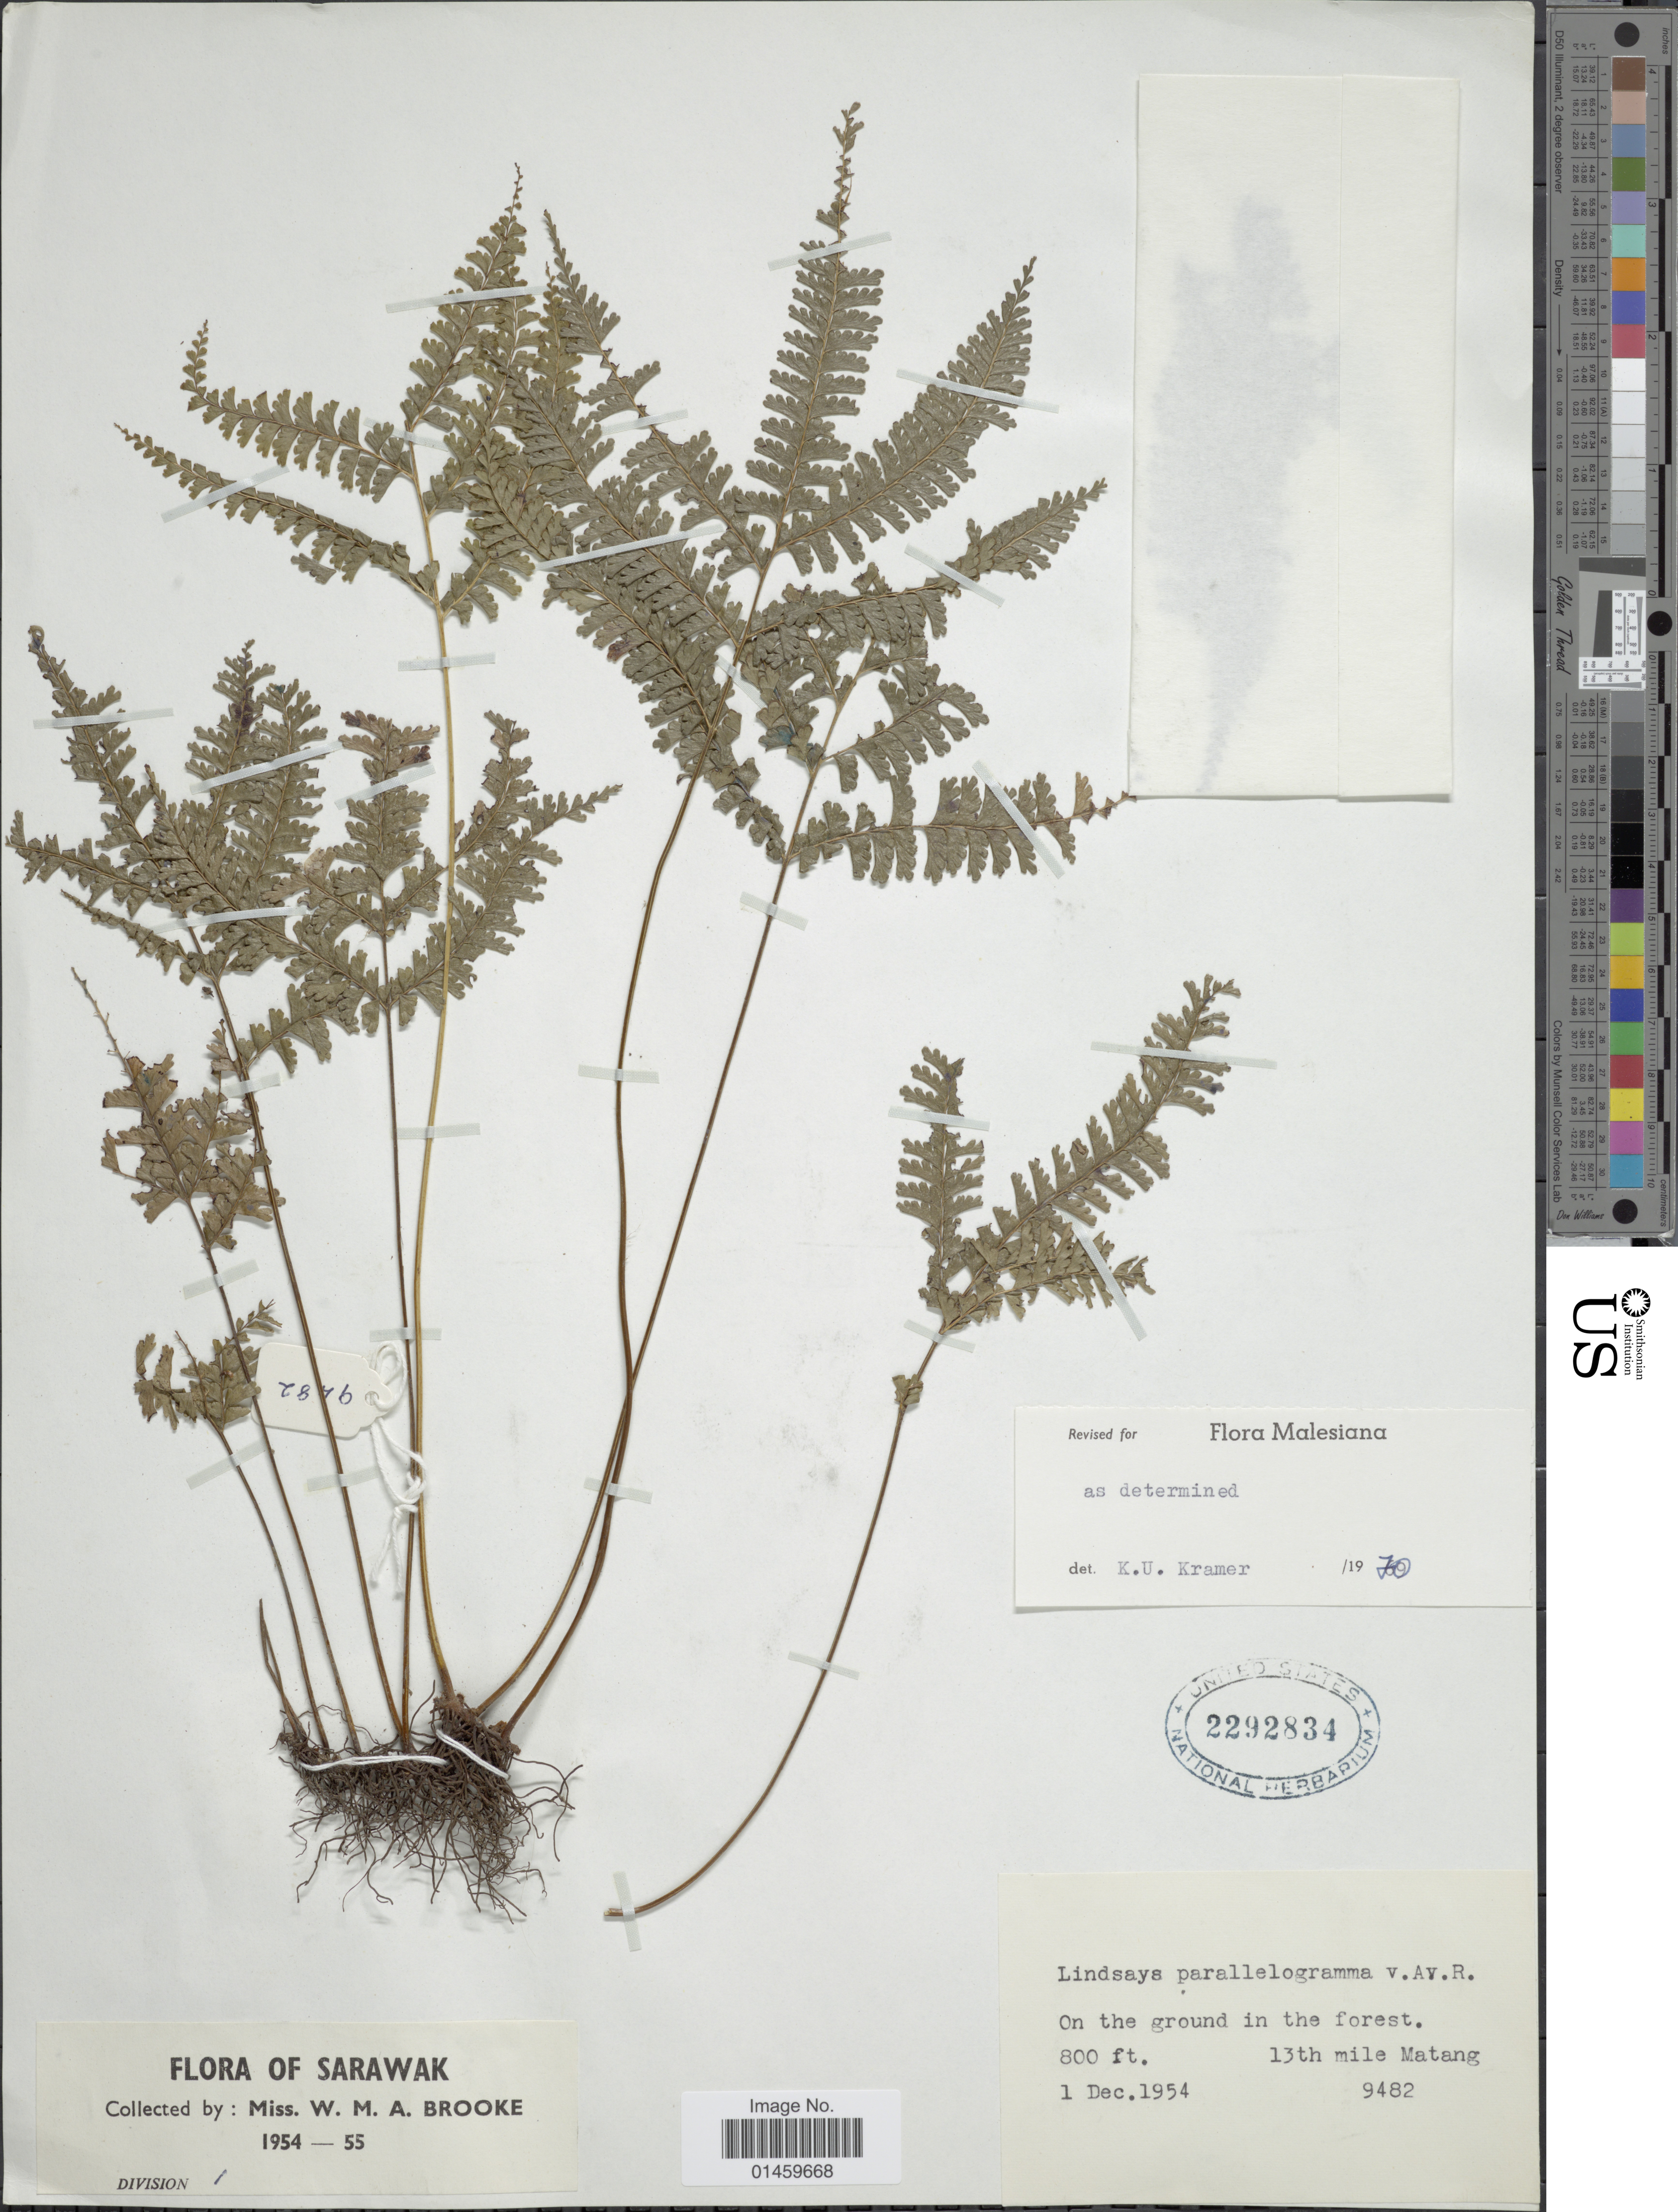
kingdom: Plantae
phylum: Tracheophyta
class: Polypodiopsida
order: Polypodiales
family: Lindsaeaceae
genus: Lindsaea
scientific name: Lindsaea parallelogramma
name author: Alderw.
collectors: W. Brooke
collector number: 9482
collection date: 1954-12-01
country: Malaysia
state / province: Sarawak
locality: On the ground in the forest. 13th mile Matang.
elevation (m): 244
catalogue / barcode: US 2292834